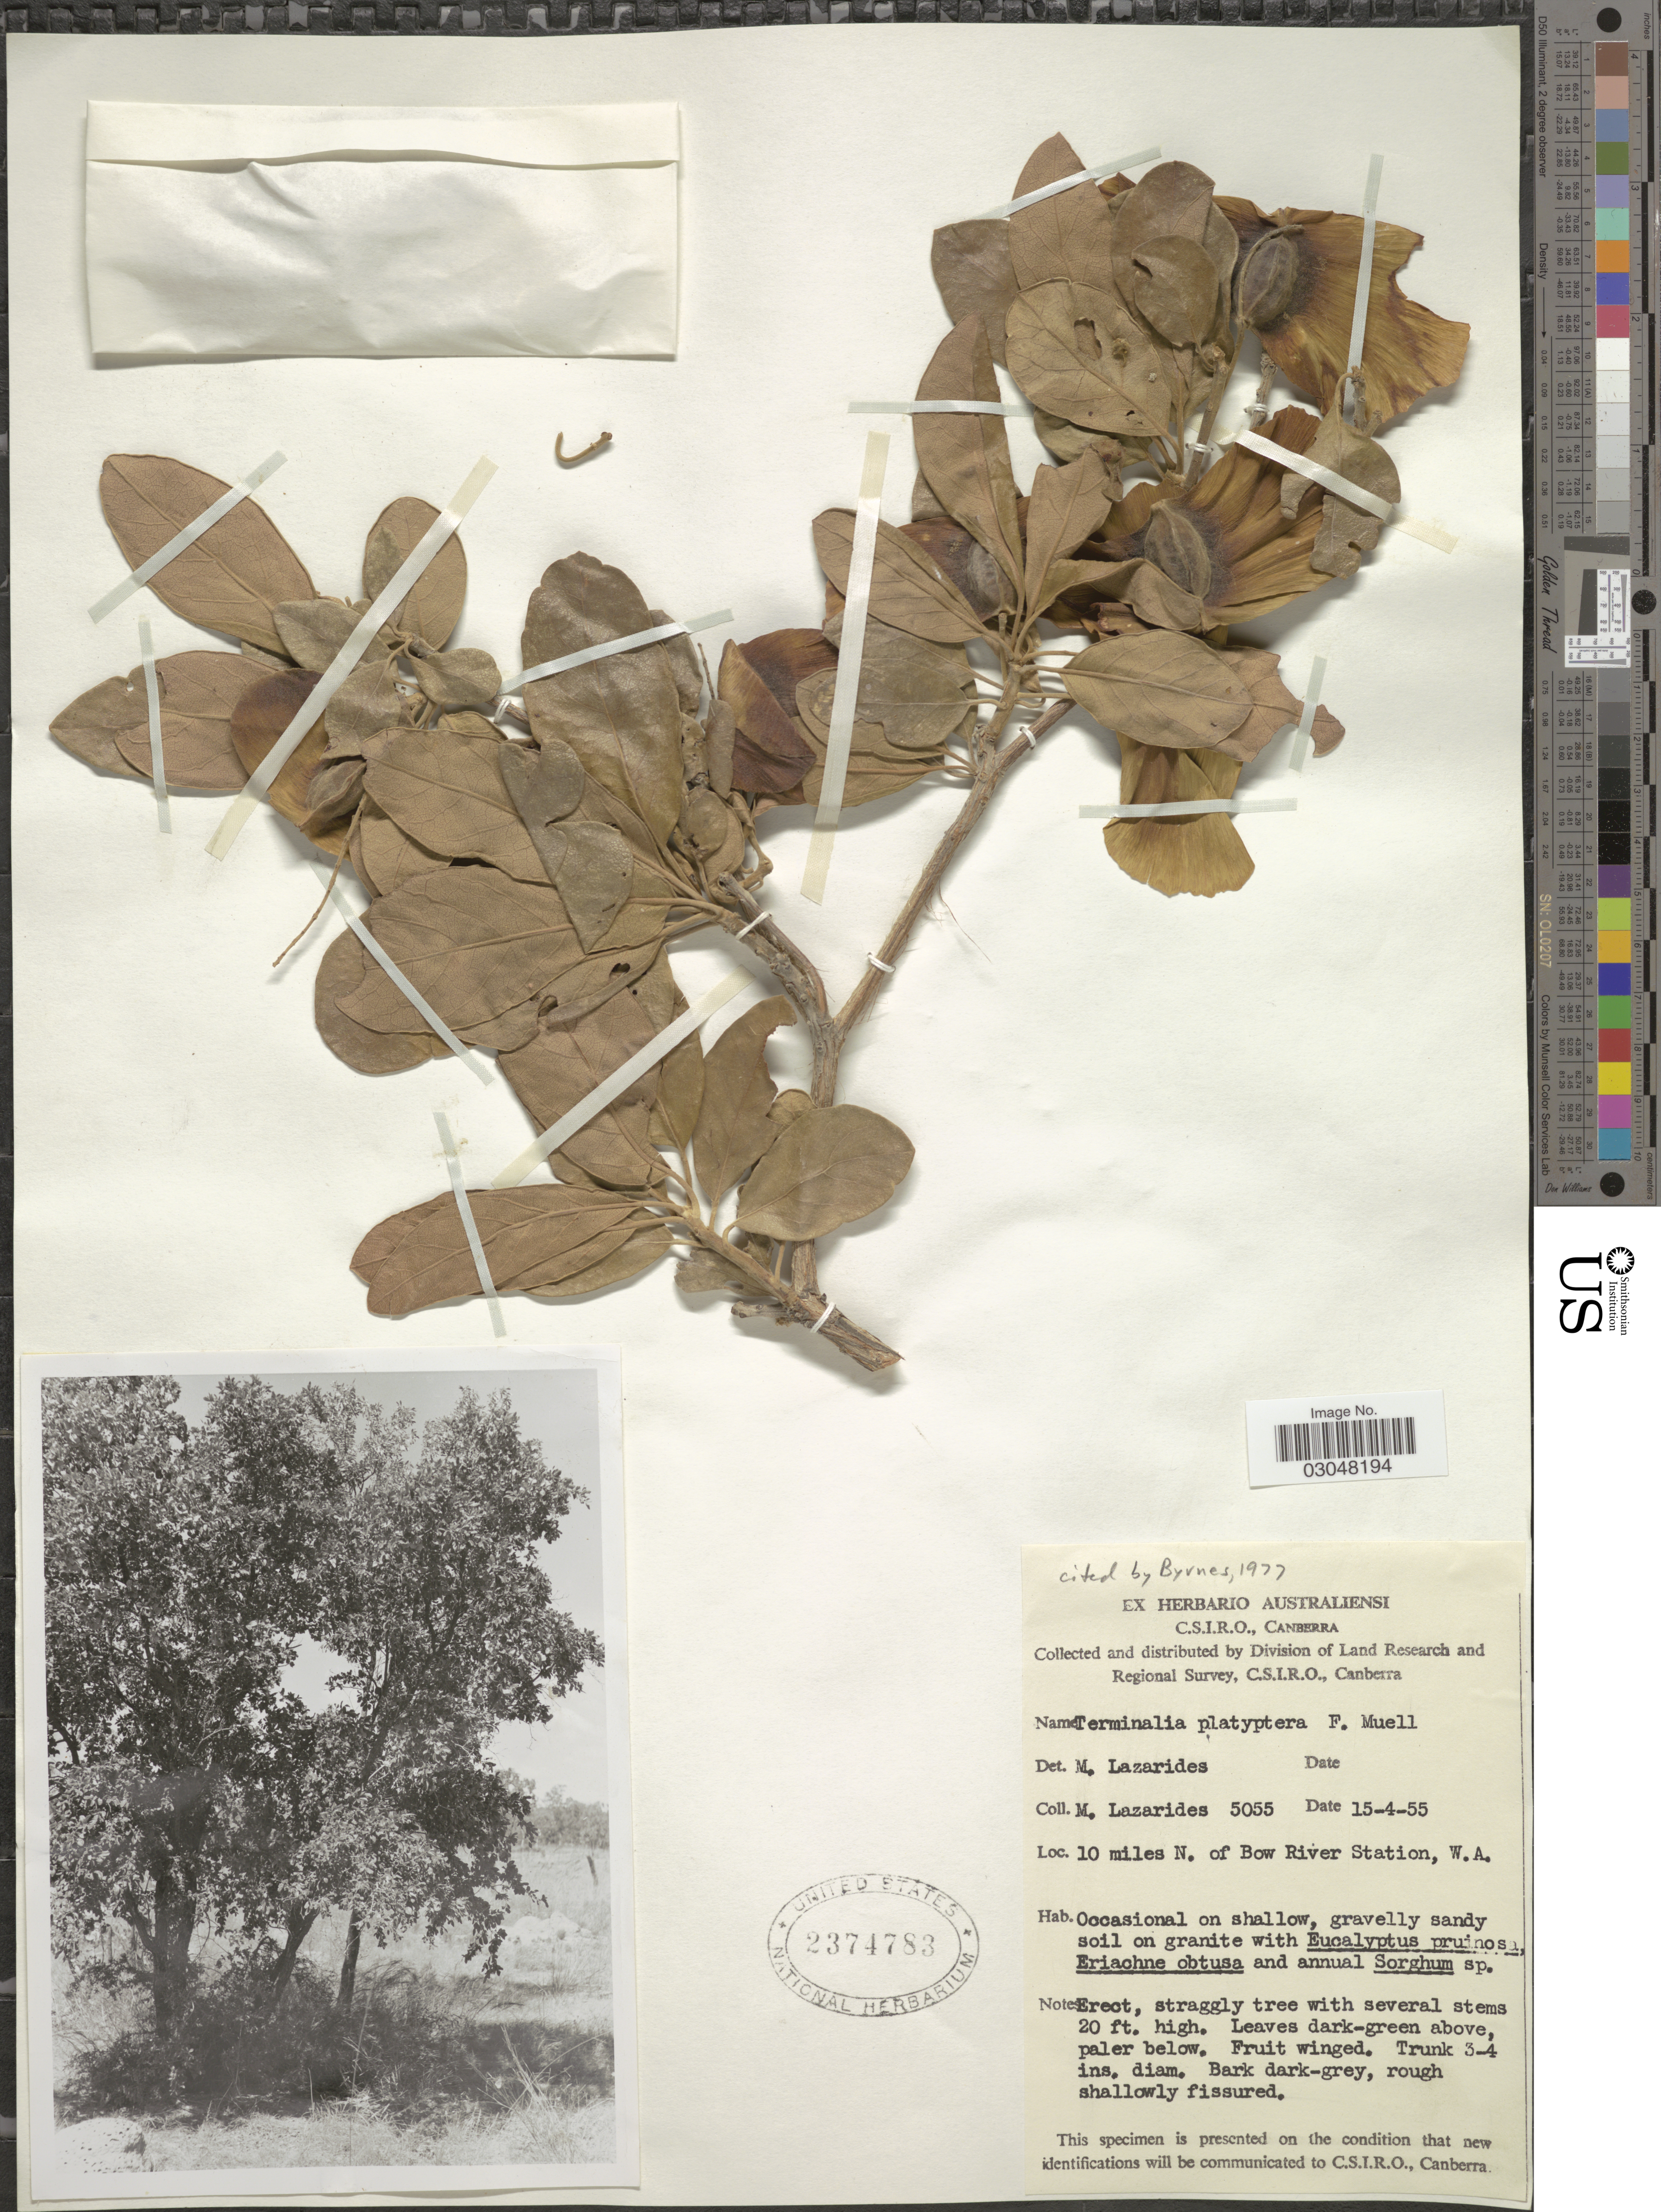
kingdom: Plantae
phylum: Tracheophyta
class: Magnoliopsida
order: Myrtales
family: Combretaceae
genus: Terminalia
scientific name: Terminalia platyptera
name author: F. Muell.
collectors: M. Lazarides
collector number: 5055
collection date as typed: Transcribed d/m/y: 15/4/55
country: Australia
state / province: Western Australia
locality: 10 miles N. of Bow River Station, W.A.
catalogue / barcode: US 2374783